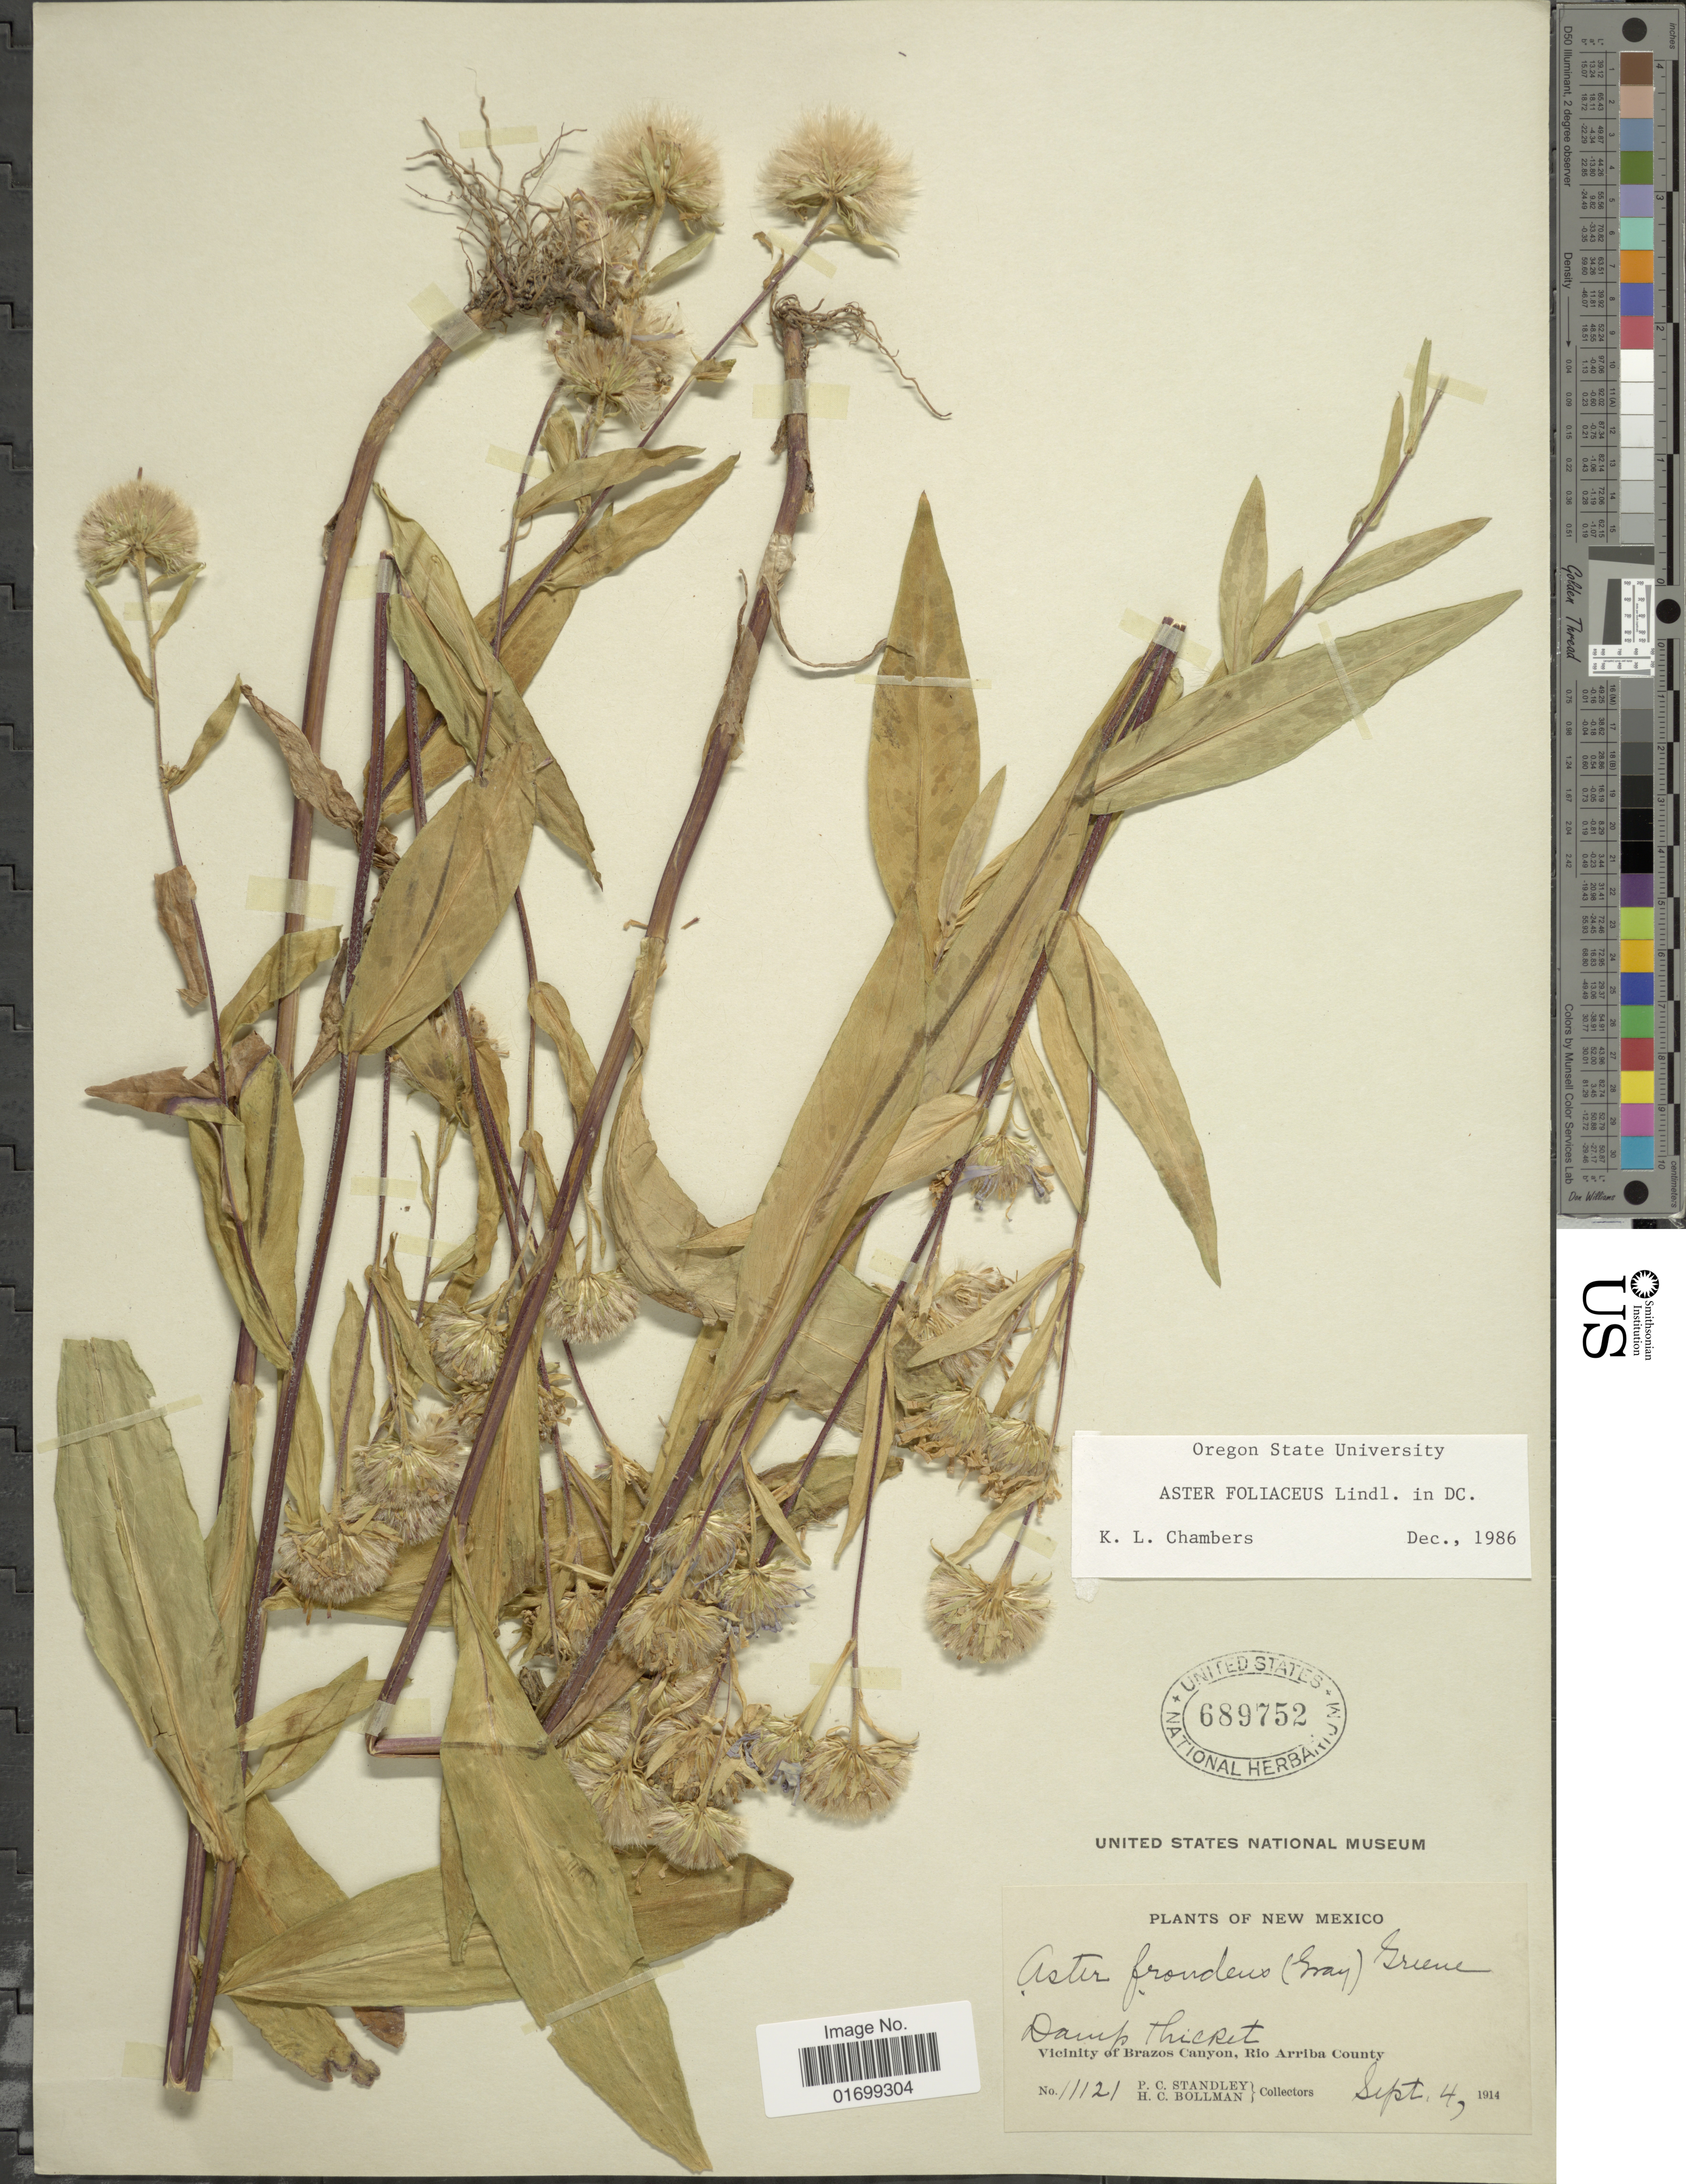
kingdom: Plantae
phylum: Tracheophyta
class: Magnoliopsida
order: Asterales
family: Asteraceae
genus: Symphyotrichum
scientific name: Symphyotrichum foliaceum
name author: (Lindl. ex DC.) G.L. Nesom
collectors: P. Standely & H. C. Bollman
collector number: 1112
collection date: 1914-09-04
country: United States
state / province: New Mexico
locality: Damp thicket, vicinity of Brazos Canyon, Rio Arriba County.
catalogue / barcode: US 689752